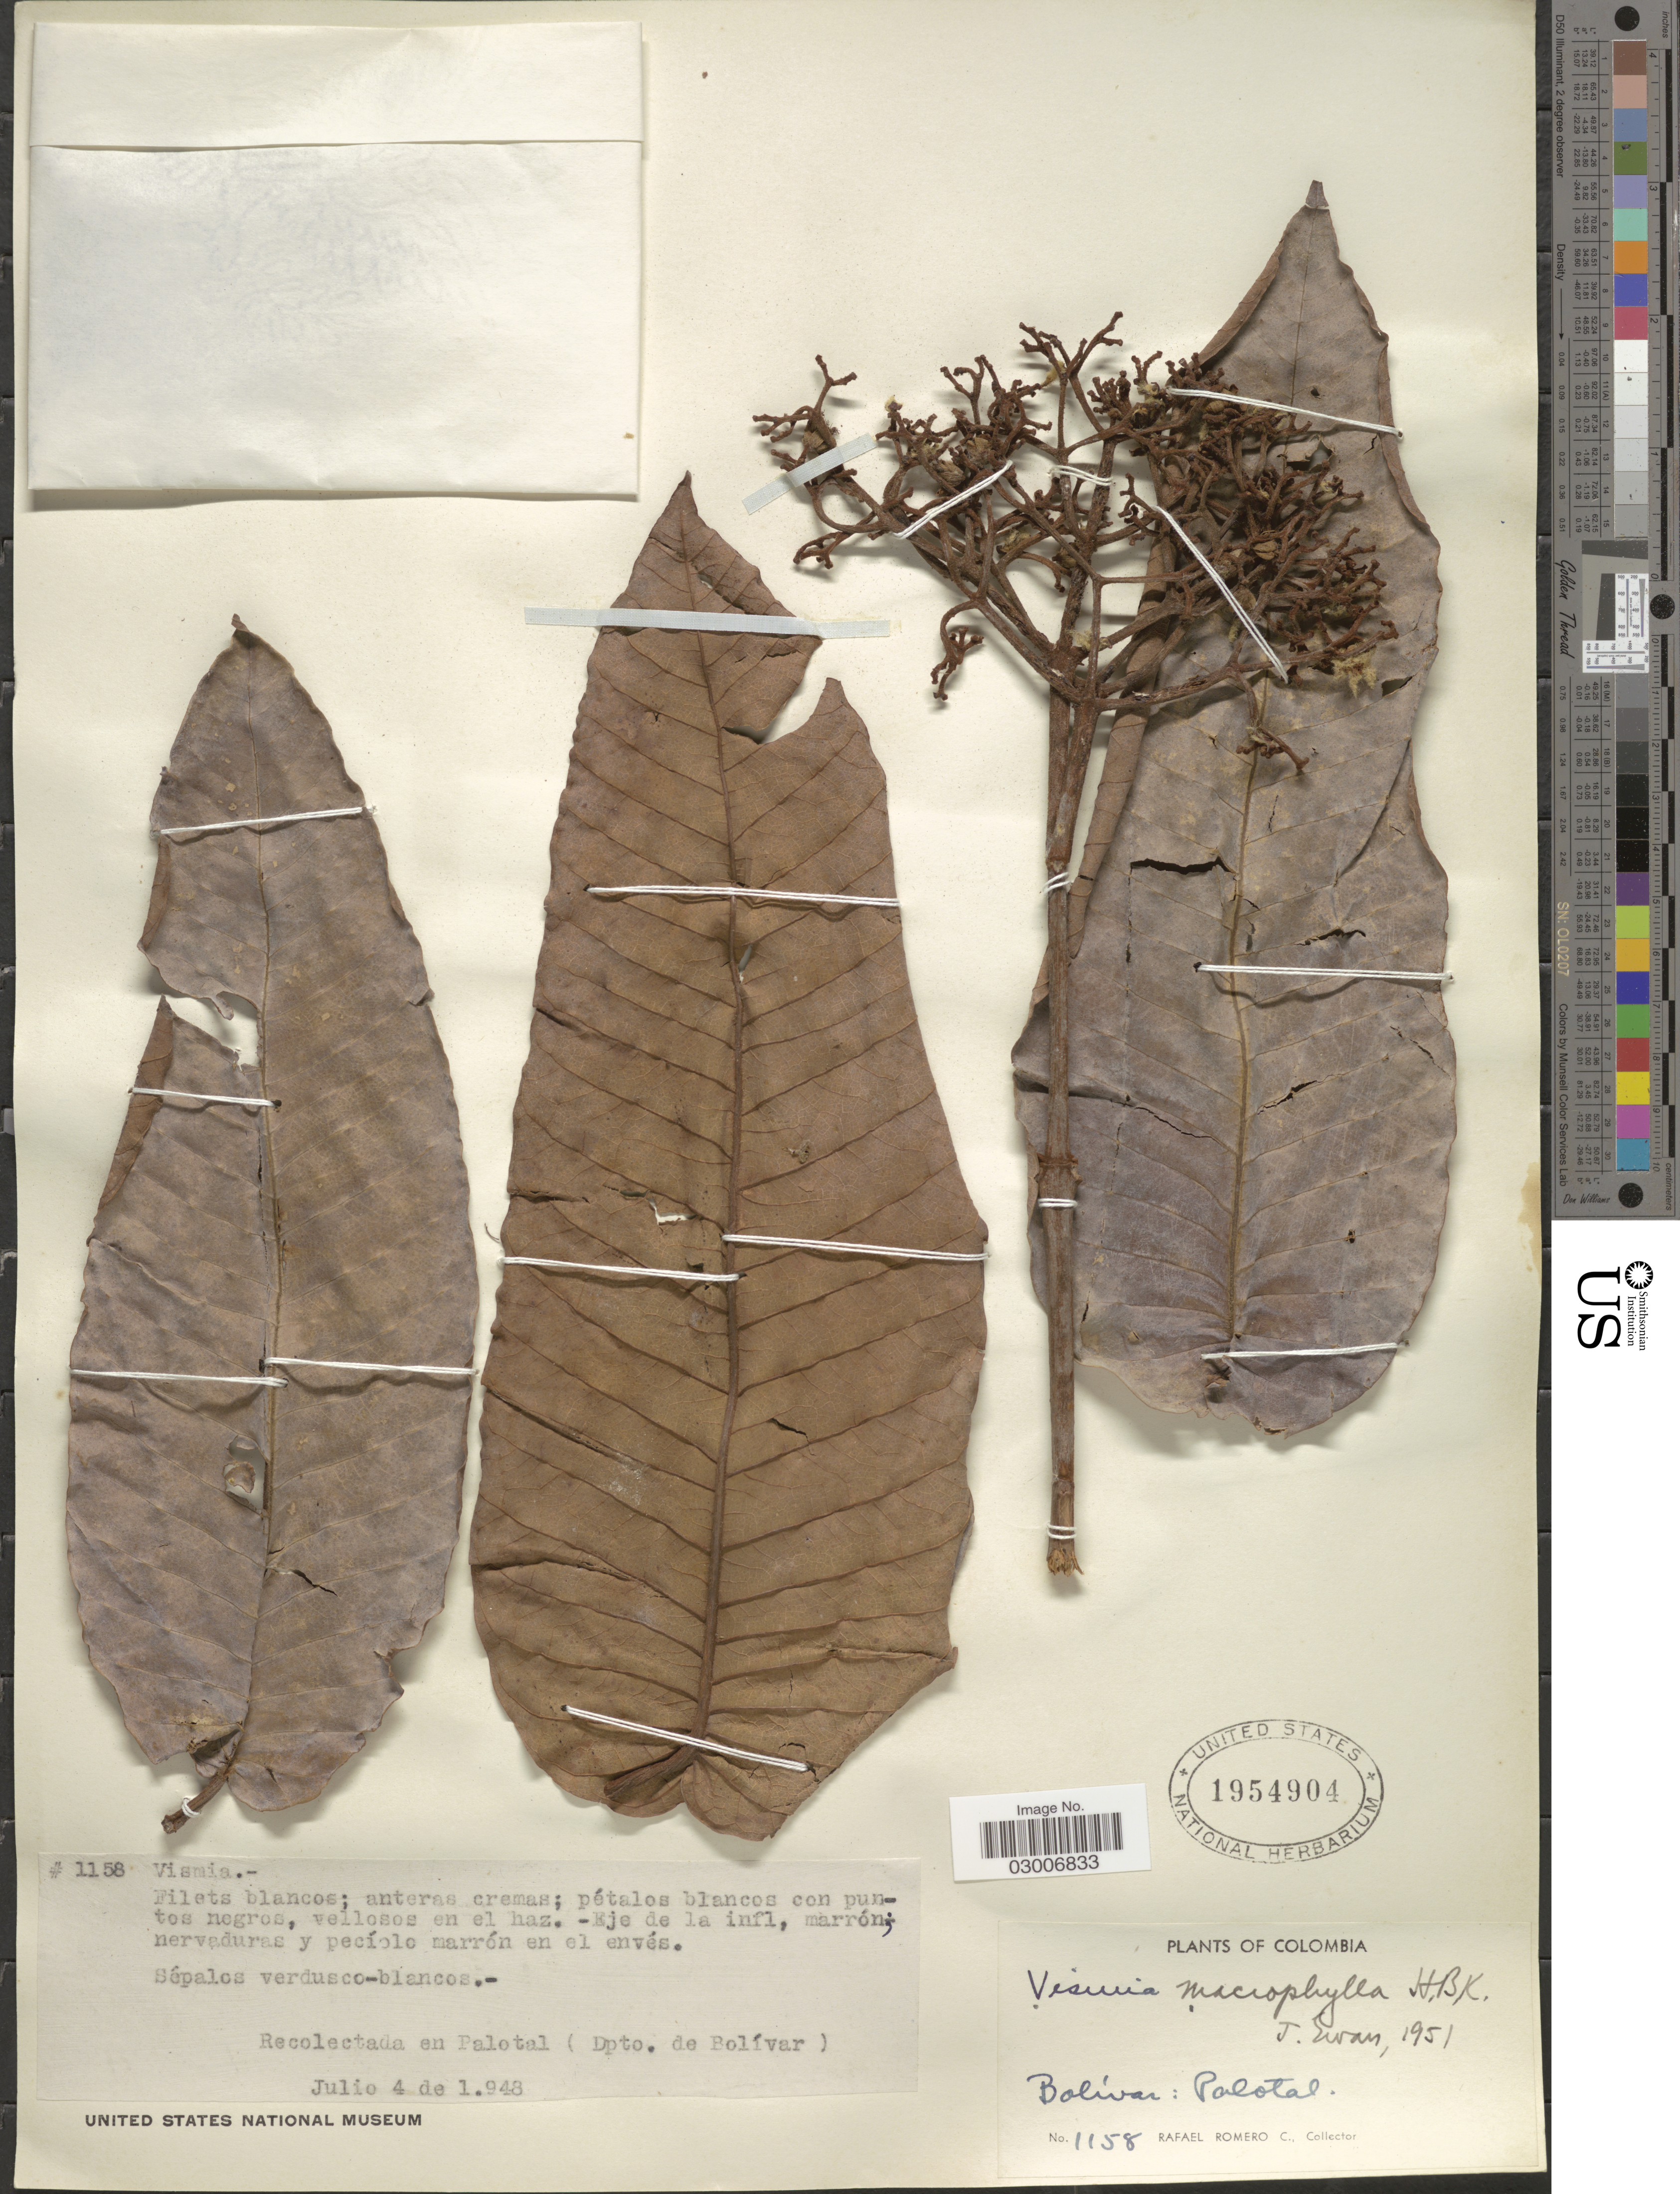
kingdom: Plantae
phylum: Tracheophyta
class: Magnoliopsida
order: Malpighiales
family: Hypericaceae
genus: Vismia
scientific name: Vismia macrophylla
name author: Kunth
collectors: R. Romero Castañeda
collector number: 1158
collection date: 1948-07-04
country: Colombia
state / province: Bolívar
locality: Bolívar: Palotal.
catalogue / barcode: US 1954904